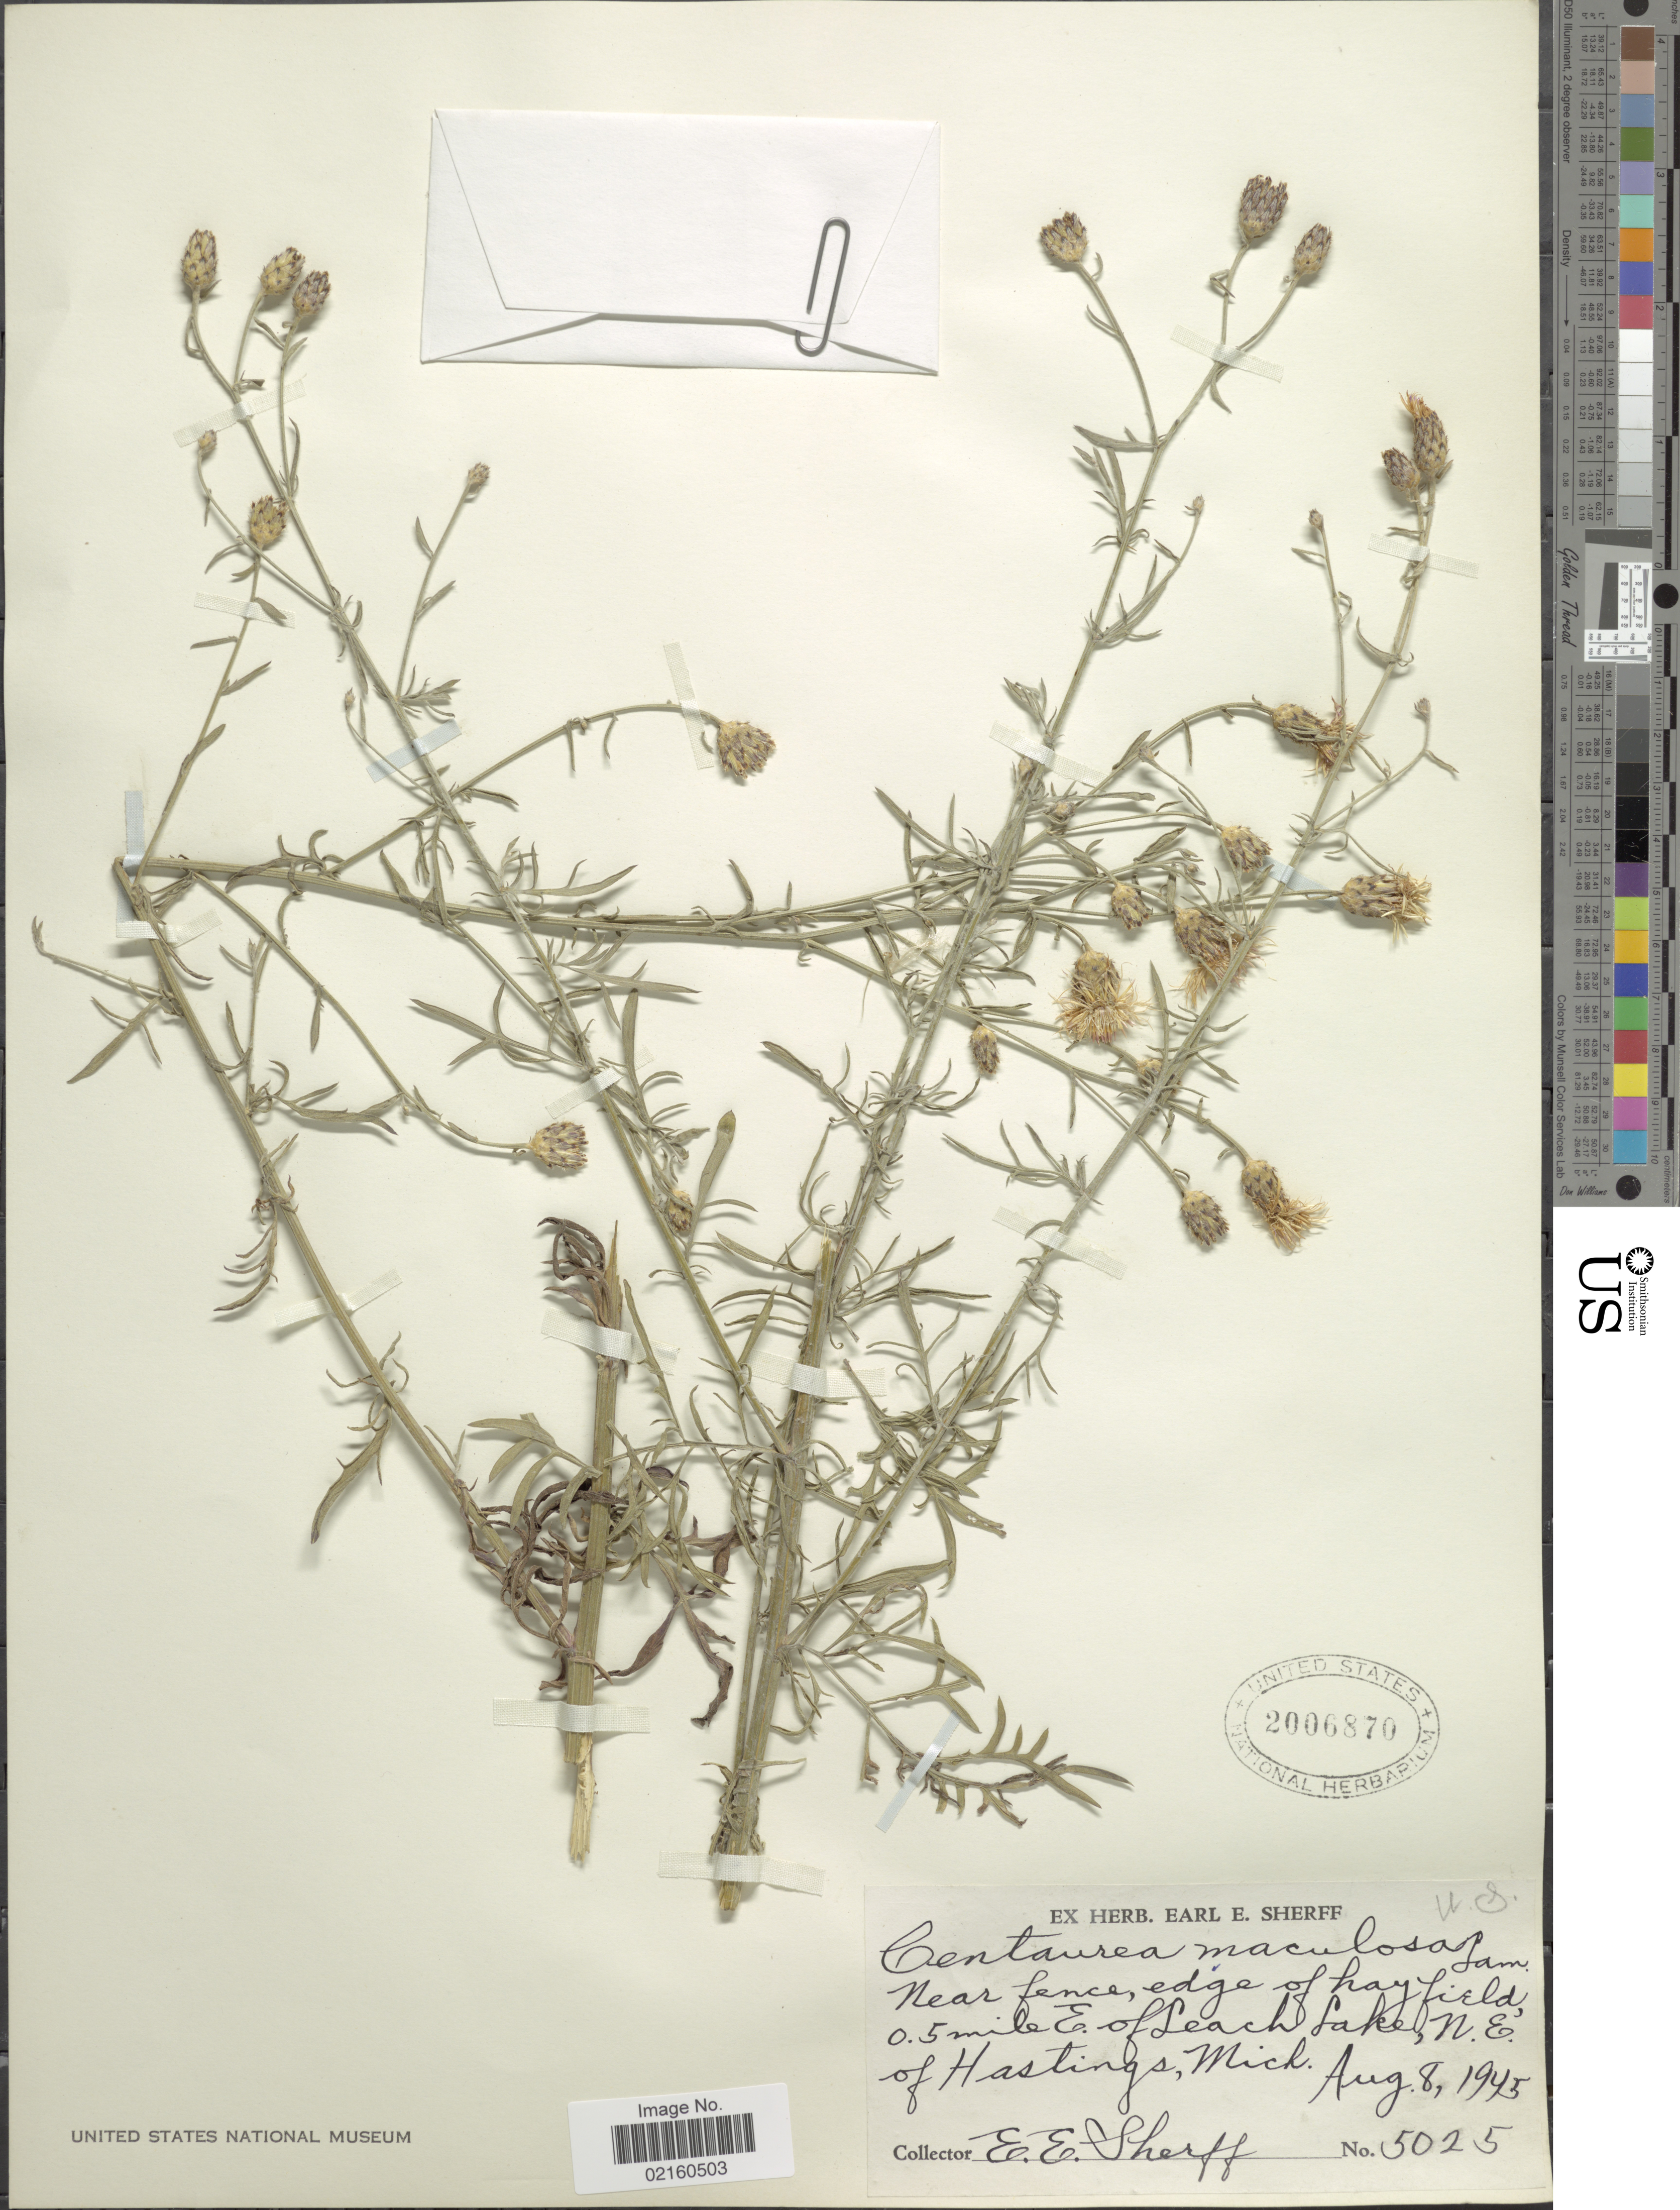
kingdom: Plantae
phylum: Tracheophyta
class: Magnoliopsida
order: Asterales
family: Asteraceae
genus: Centaurea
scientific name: Centaurea stoebe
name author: L.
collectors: E. E. Sherff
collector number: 5025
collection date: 1945-08-08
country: United States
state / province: Michigan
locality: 0.5 mile E of Leach Lake, N. E. of Hastings, Mich.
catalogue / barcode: US 2006870